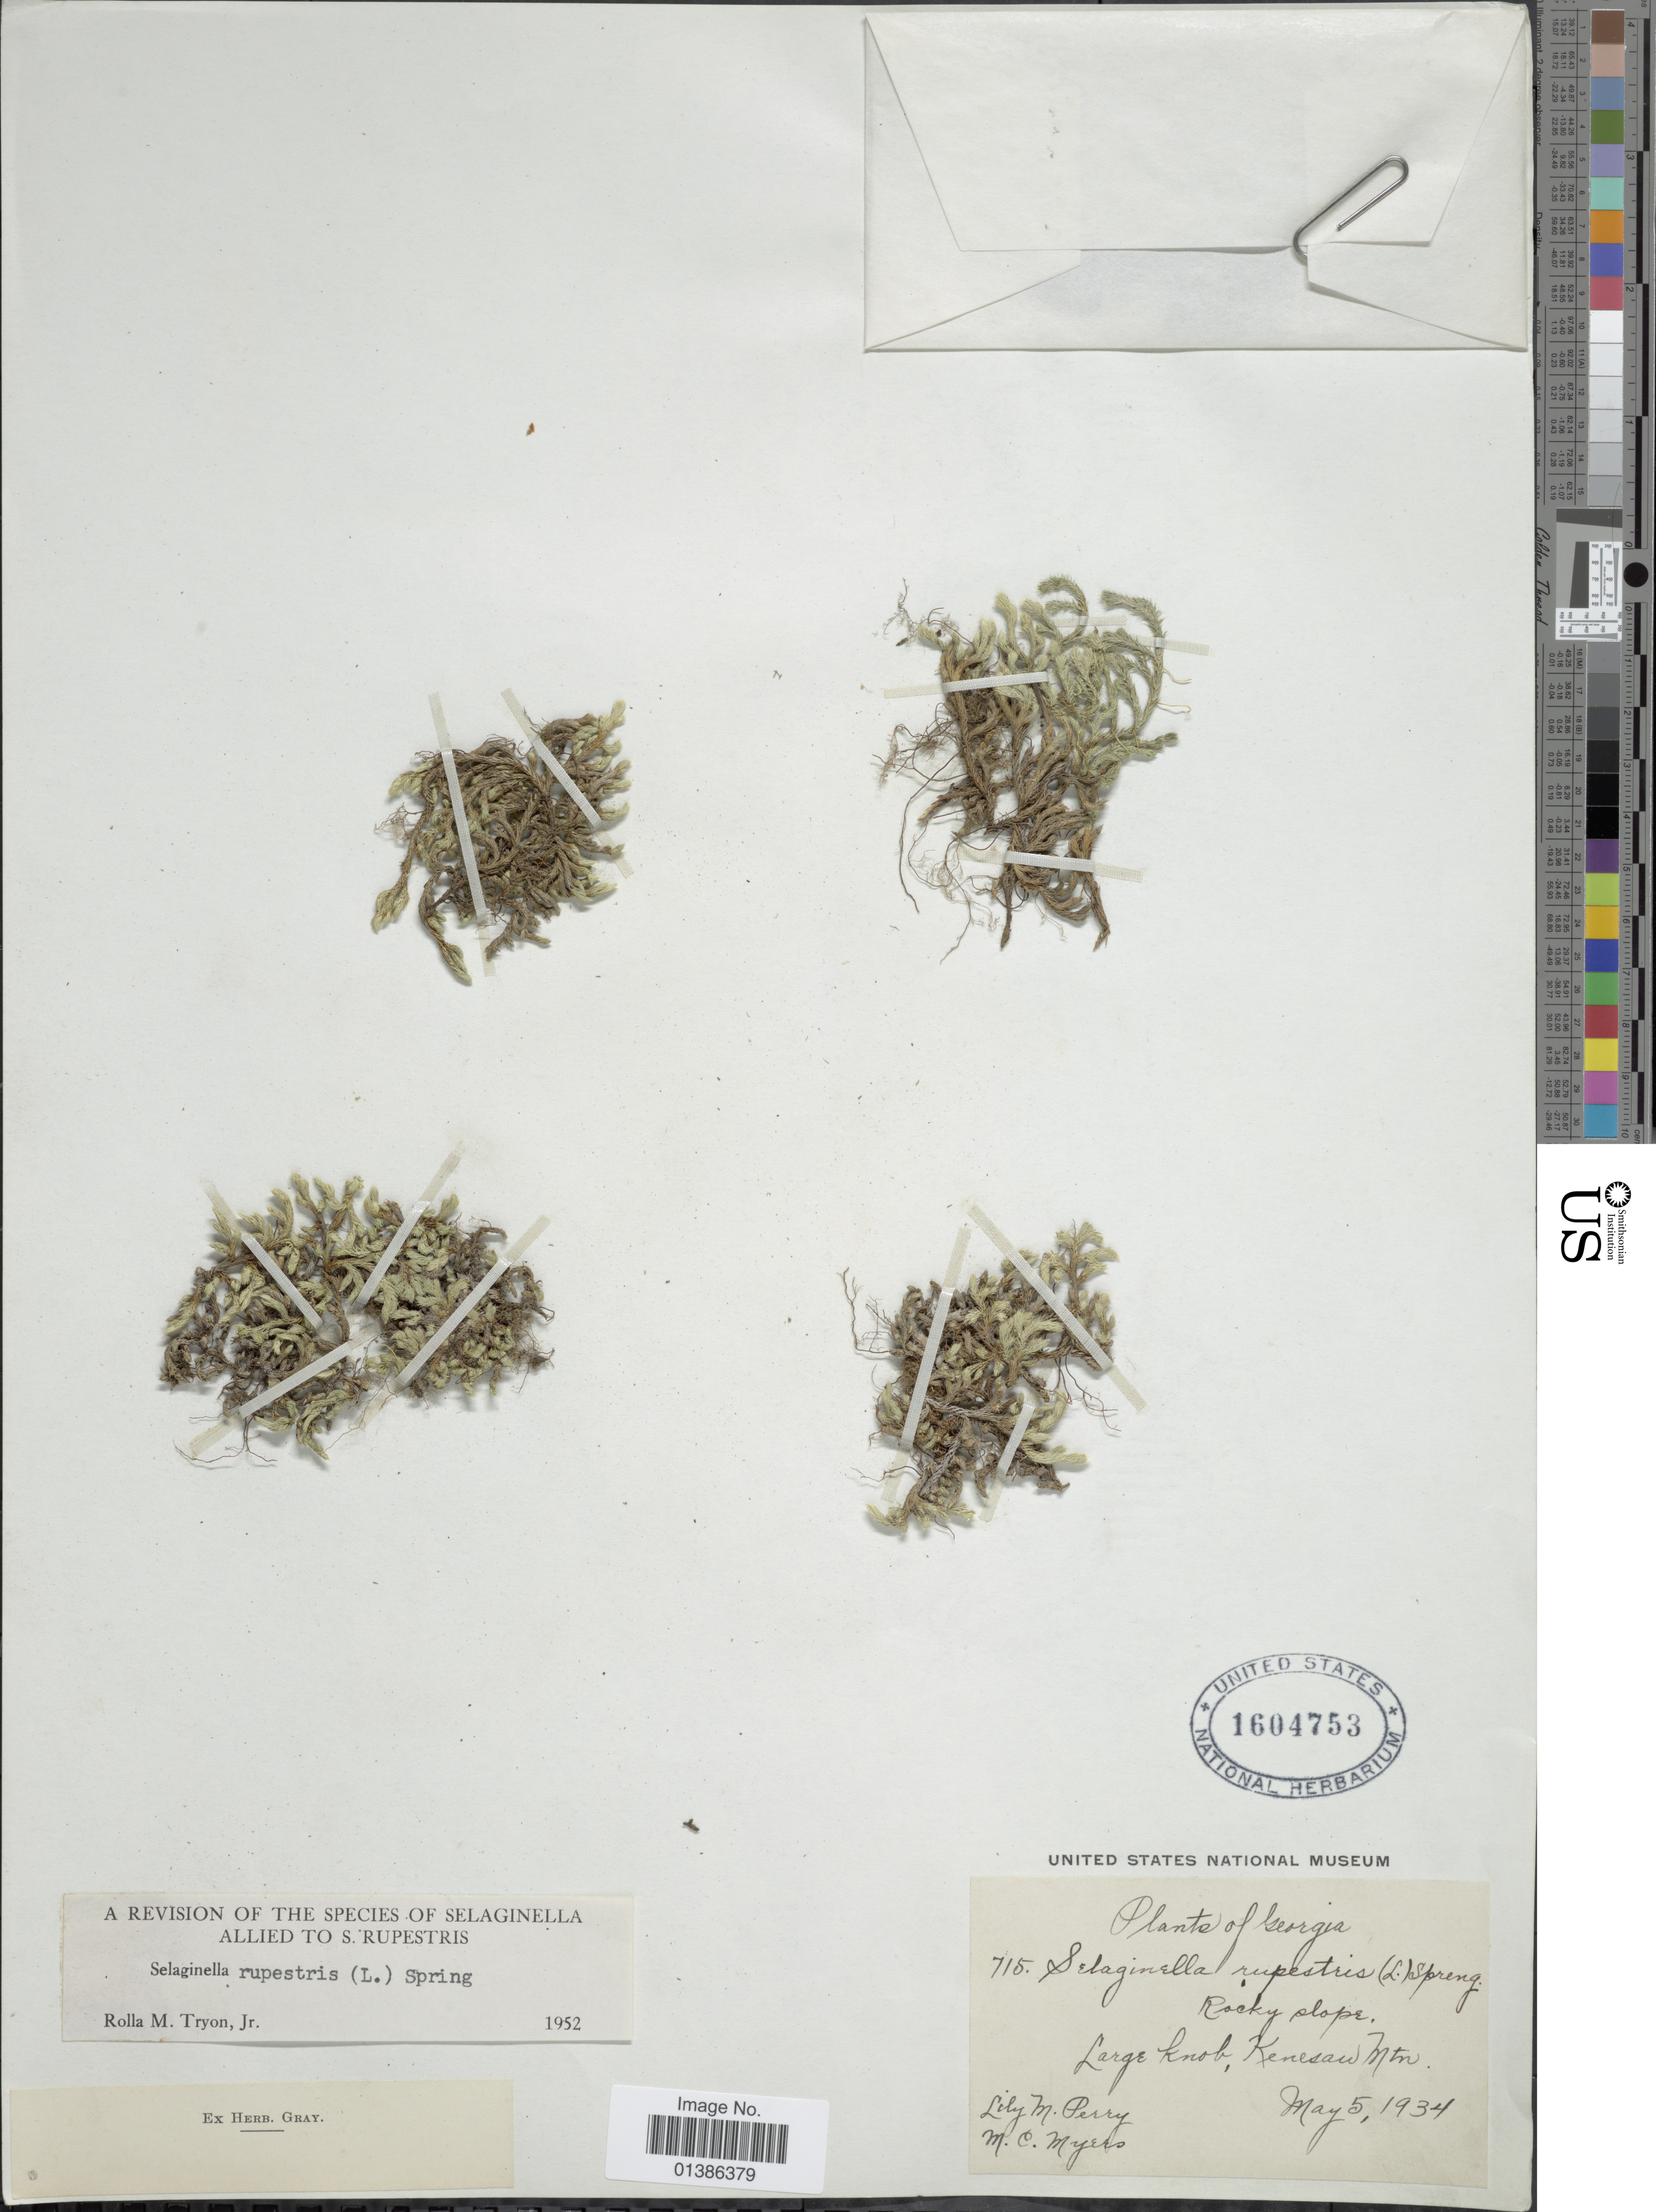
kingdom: Plantae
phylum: Tracheophyta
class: Lycopodiopsida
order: Selaginellales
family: Selaginellaceae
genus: Selaginella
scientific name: Selaginella rupestris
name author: (L.) Spring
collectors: L. M. Perry & M. Myers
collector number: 715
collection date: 1934-05-05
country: United States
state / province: Georgia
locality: Large knob, Kenesaw Mtn.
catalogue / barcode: US 1604753